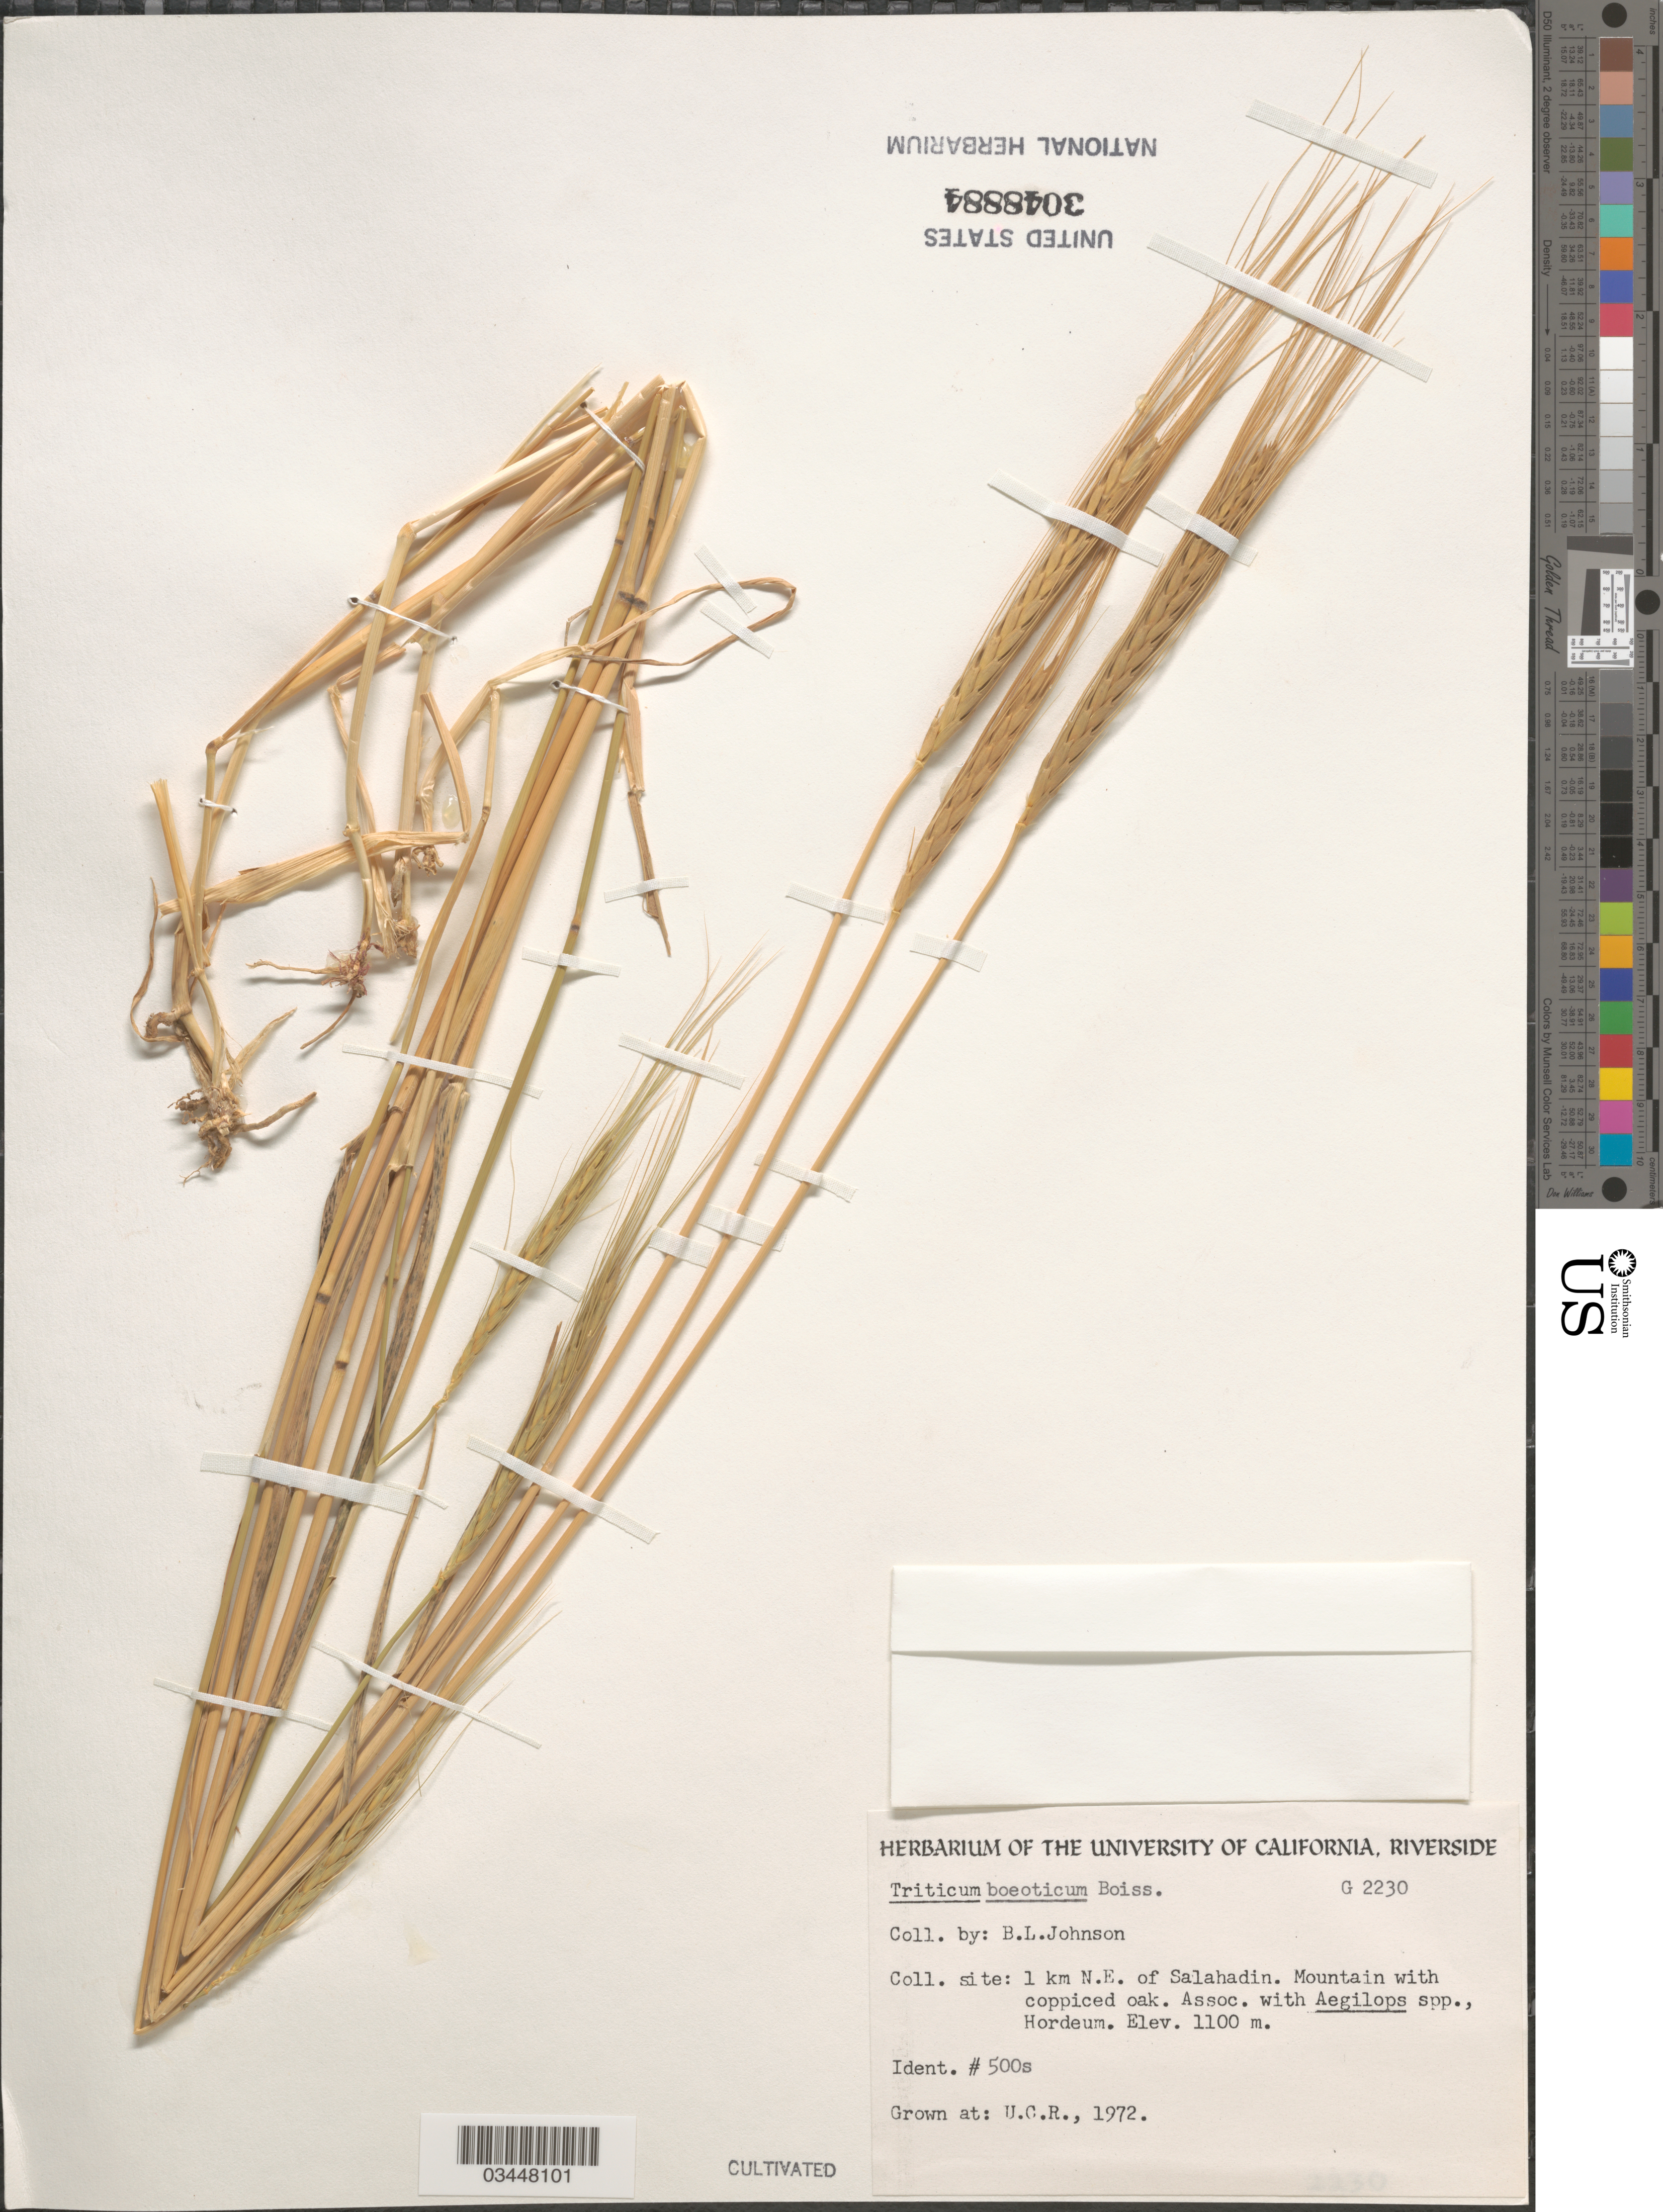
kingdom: Plantae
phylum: Tracheophyta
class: Liliopsida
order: Poales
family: Poaceae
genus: Triticum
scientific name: Triticum boeoticum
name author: Boiss.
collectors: ex herb. Univ. of California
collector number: G2230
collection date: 1972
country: United States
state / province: California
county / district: Riverside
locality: U.C.R.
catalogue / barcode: US 3048884